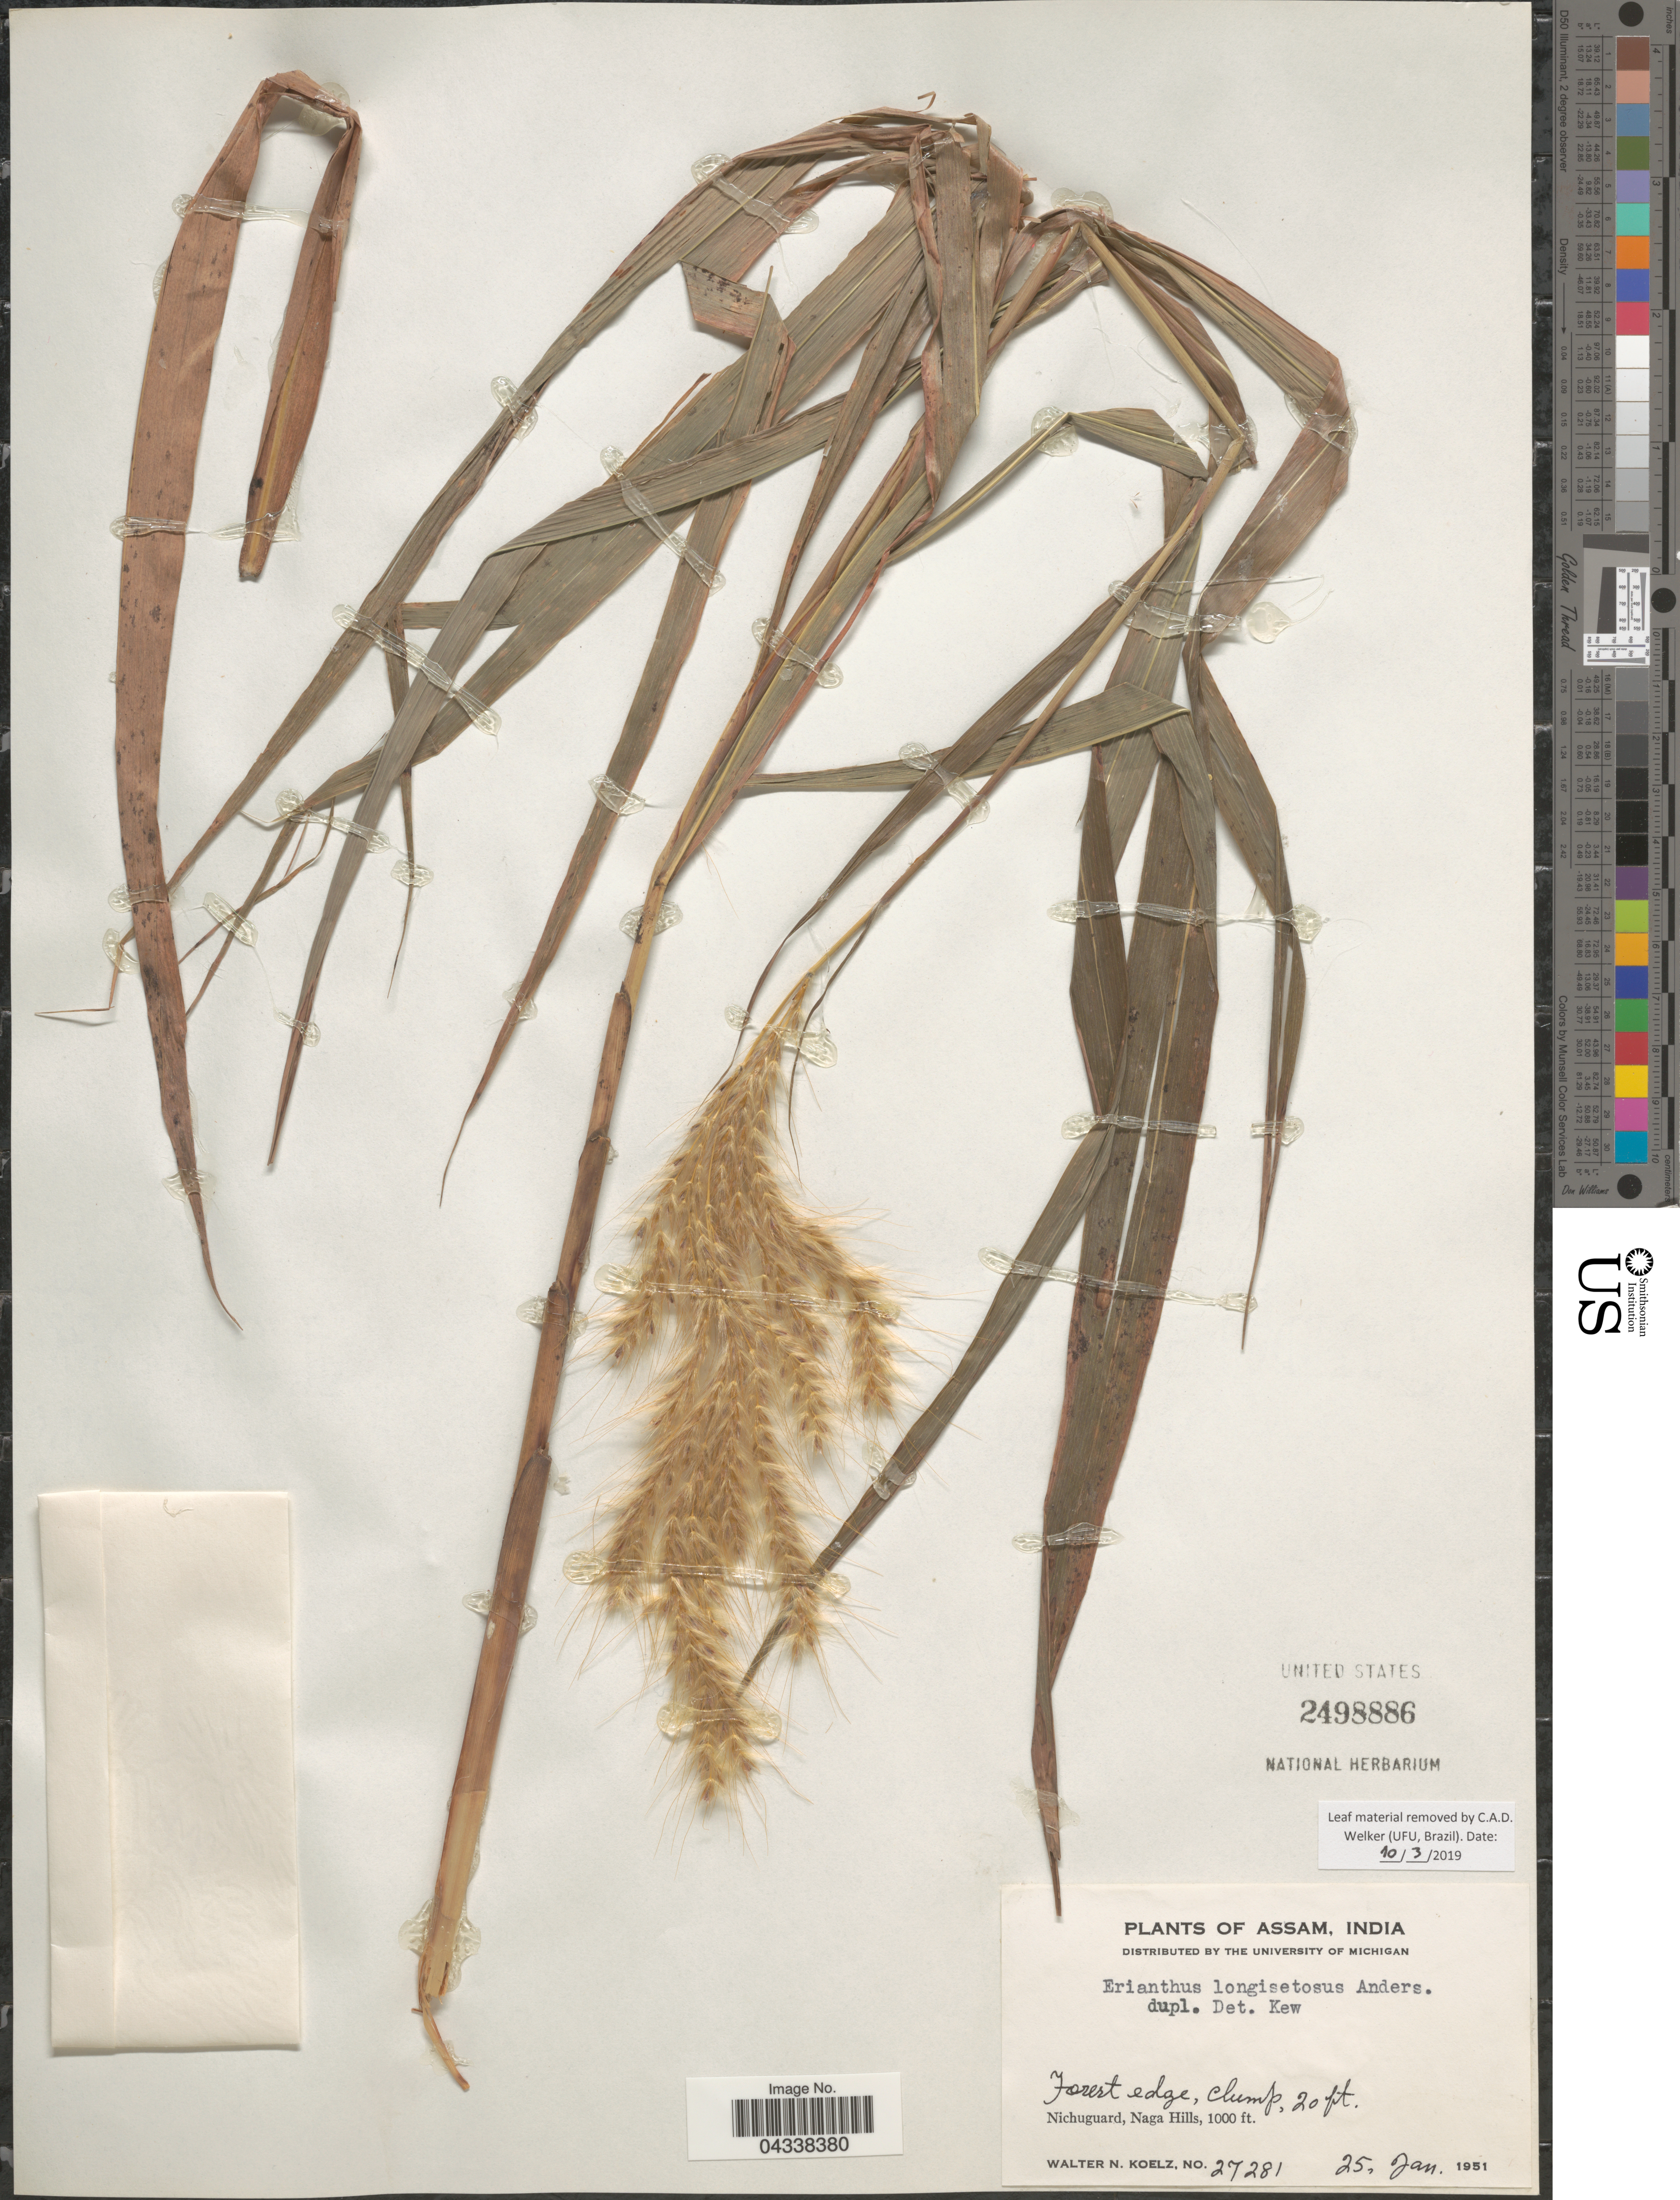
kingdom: Plantae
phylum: Tracheophyta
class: Liliopsida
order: Poales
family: Poaceae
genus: Saccharum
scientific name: Saccharum longisetosum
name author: V. Naray. ex Bor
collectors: W. N. Koelz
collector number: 27281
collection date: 1951-01-25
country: India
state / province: Nagaland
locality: Assam, Nichuguard, Naga Hills.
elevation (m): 305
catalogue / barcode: US 2498886